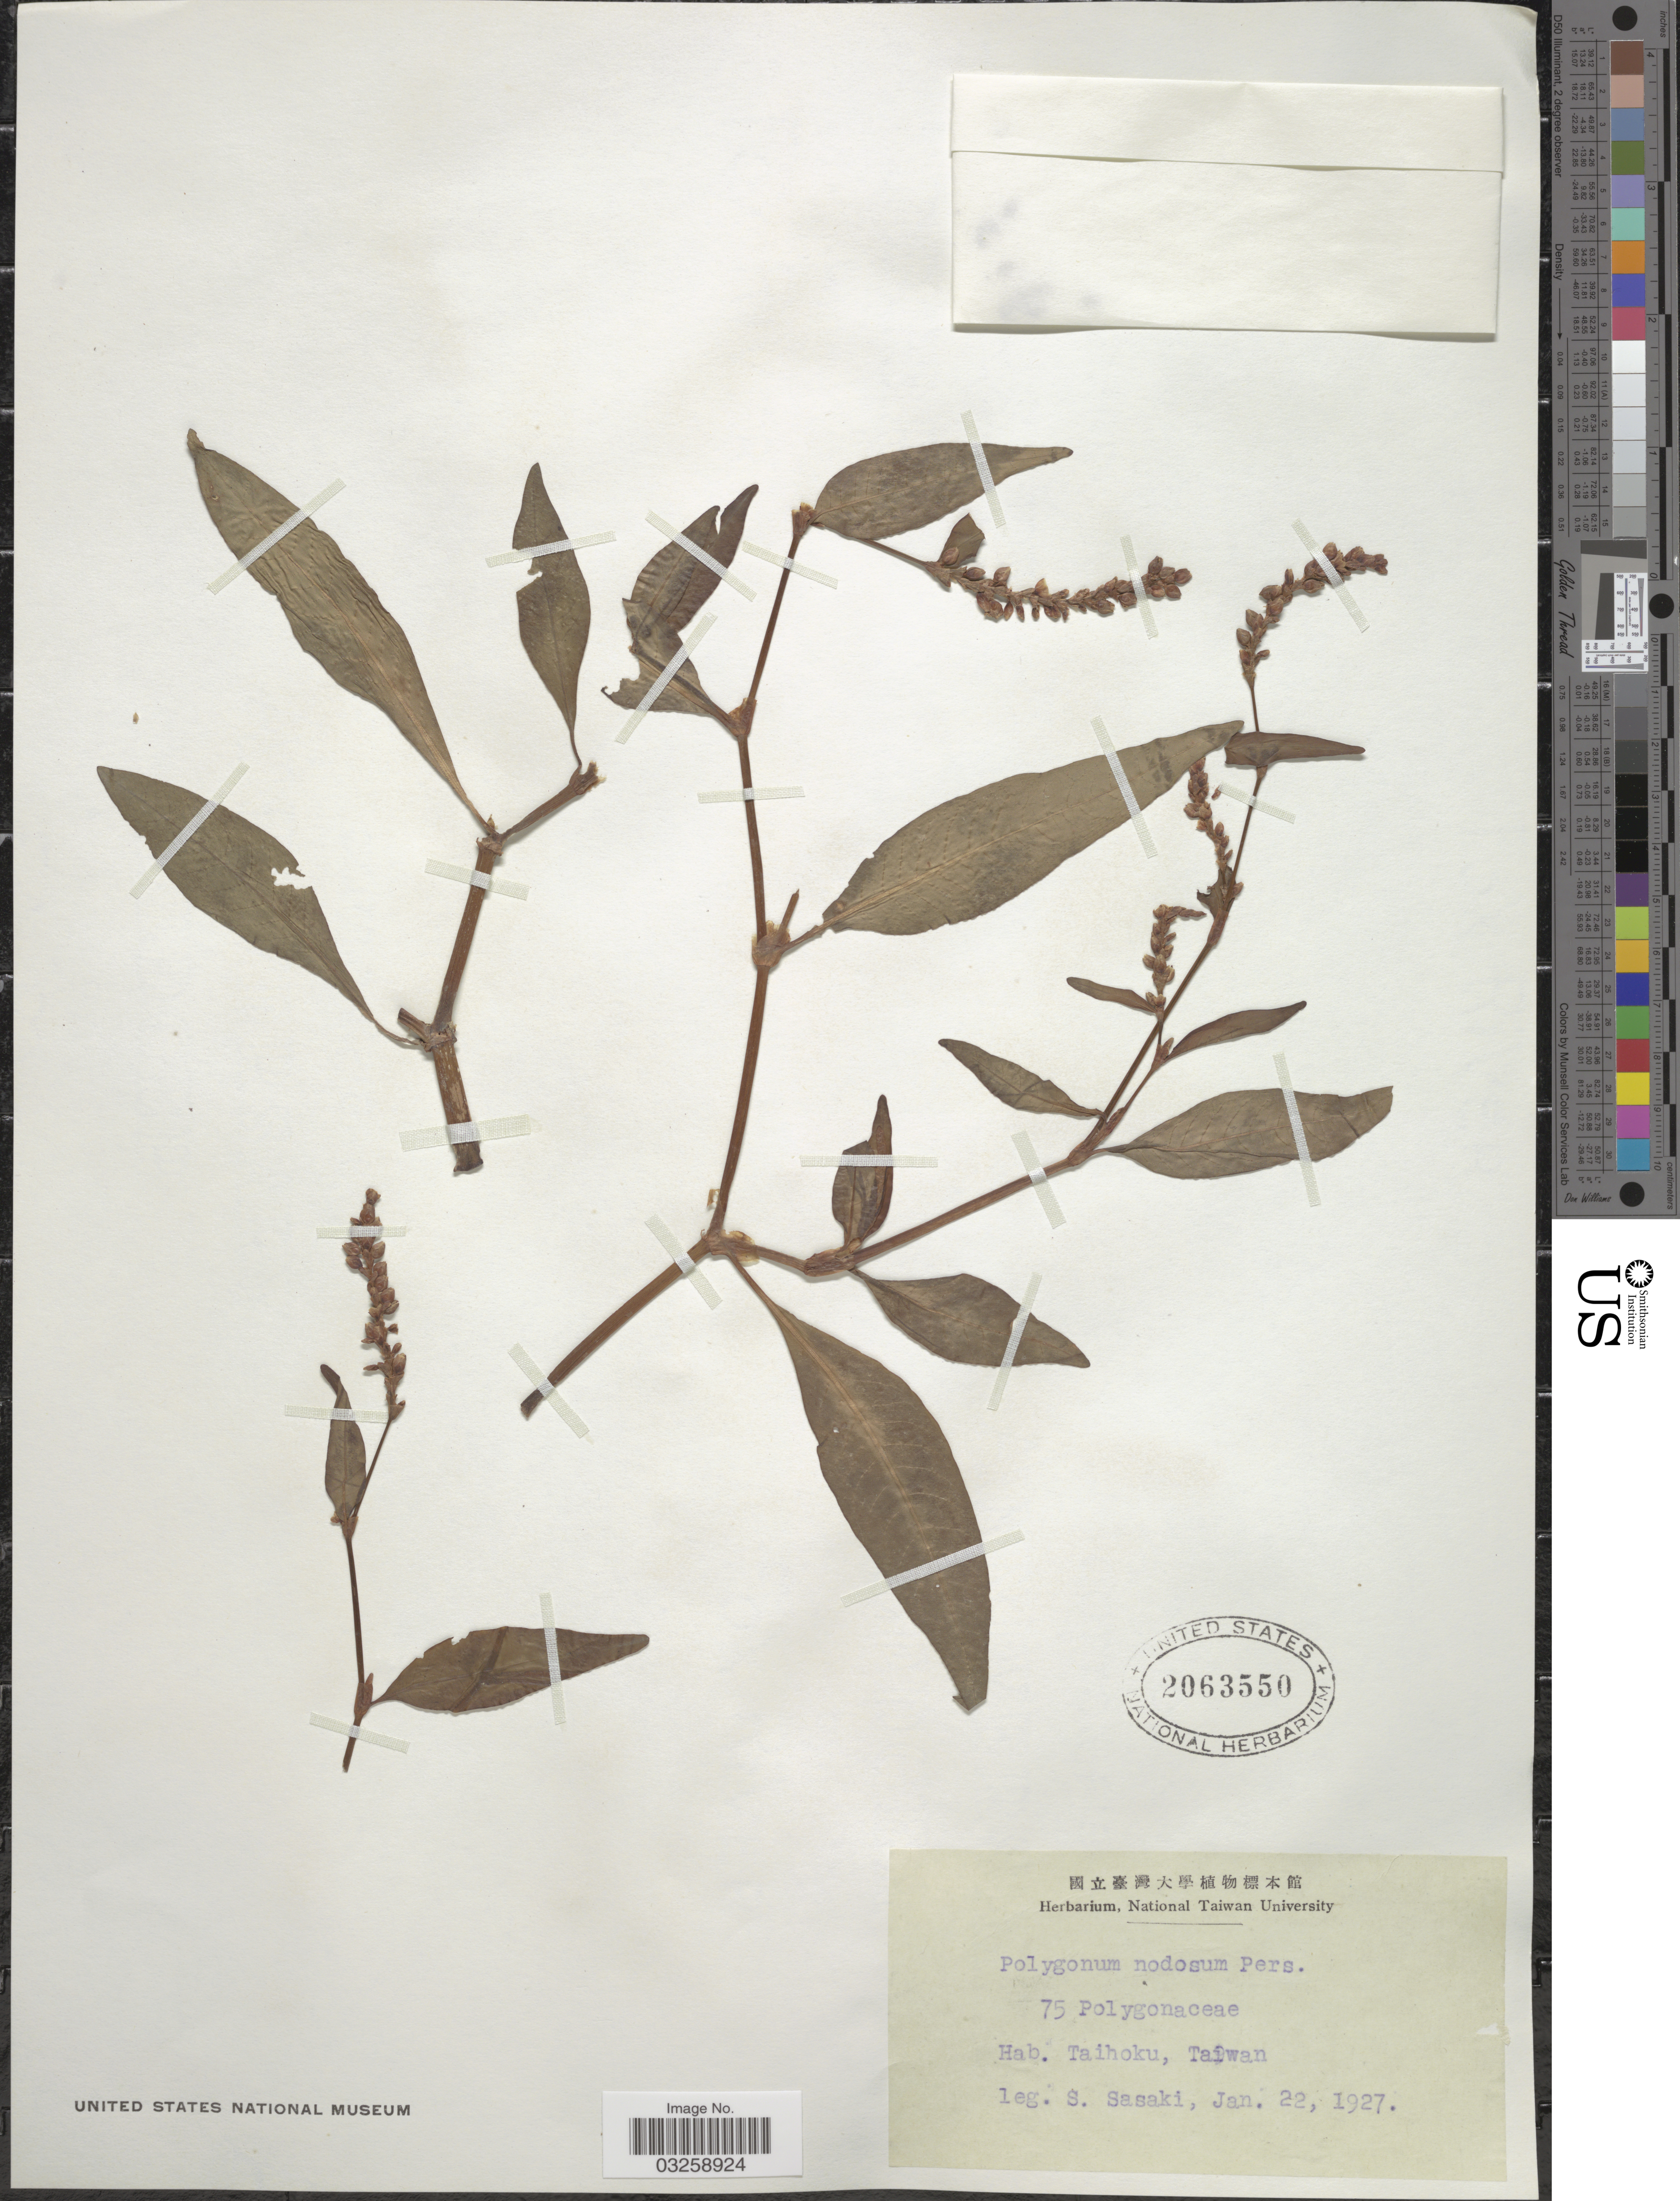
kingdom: Plantae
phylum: Tracheophyta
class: Magnoliopsida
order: Caryophyllales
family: Polygonaceae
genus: Polygonum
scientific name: Polygonum nodosum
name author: Pers.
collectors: S. Sasaki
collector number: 75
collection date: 1927-01-22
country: Taiwan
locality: Taihoku.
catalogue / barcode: US 2063550